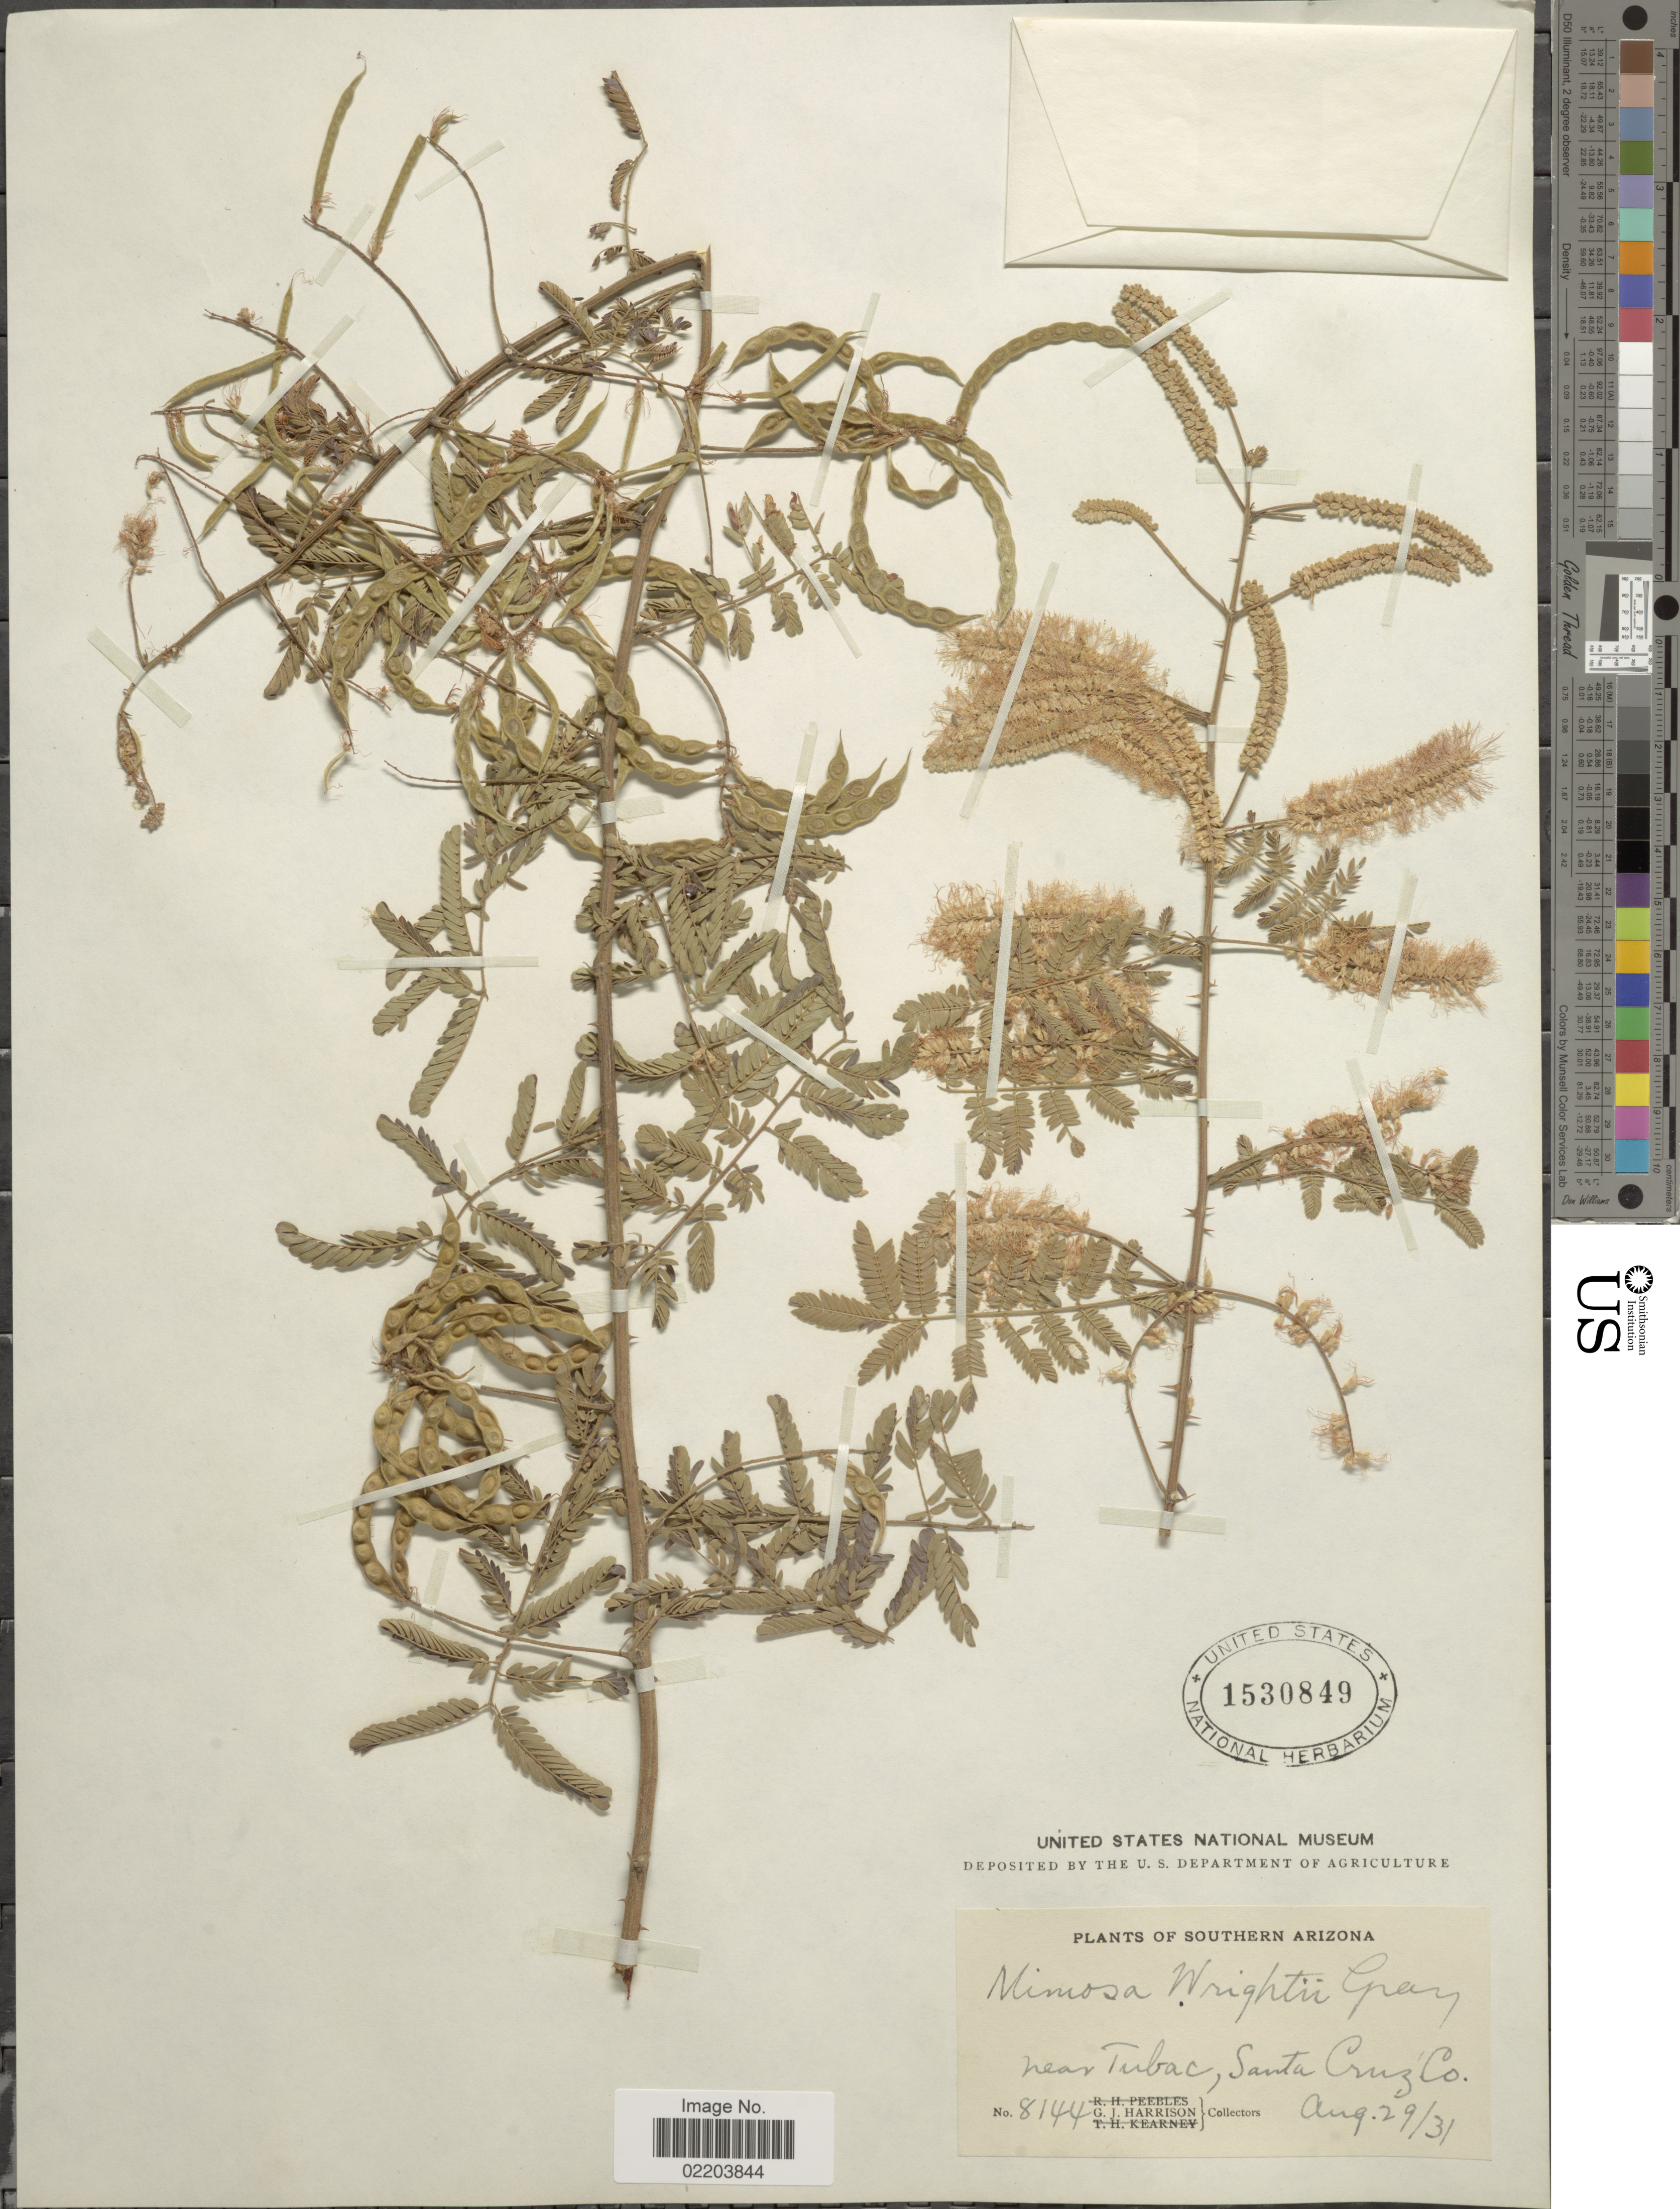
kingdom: Plantae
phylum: Tracheophyta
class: Magnoliopsida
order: Fabales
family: Fabaceae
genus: Mimosa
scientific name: Mimosa wrightii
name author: A. Gray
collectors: G. J. Harrison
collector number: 8144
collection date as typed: Transcribed d/m/y: 29/8/31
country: United States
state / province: Arizona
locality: Southern Arizona, near Tubac, Santa Cruz Co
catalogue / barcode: US 1530849